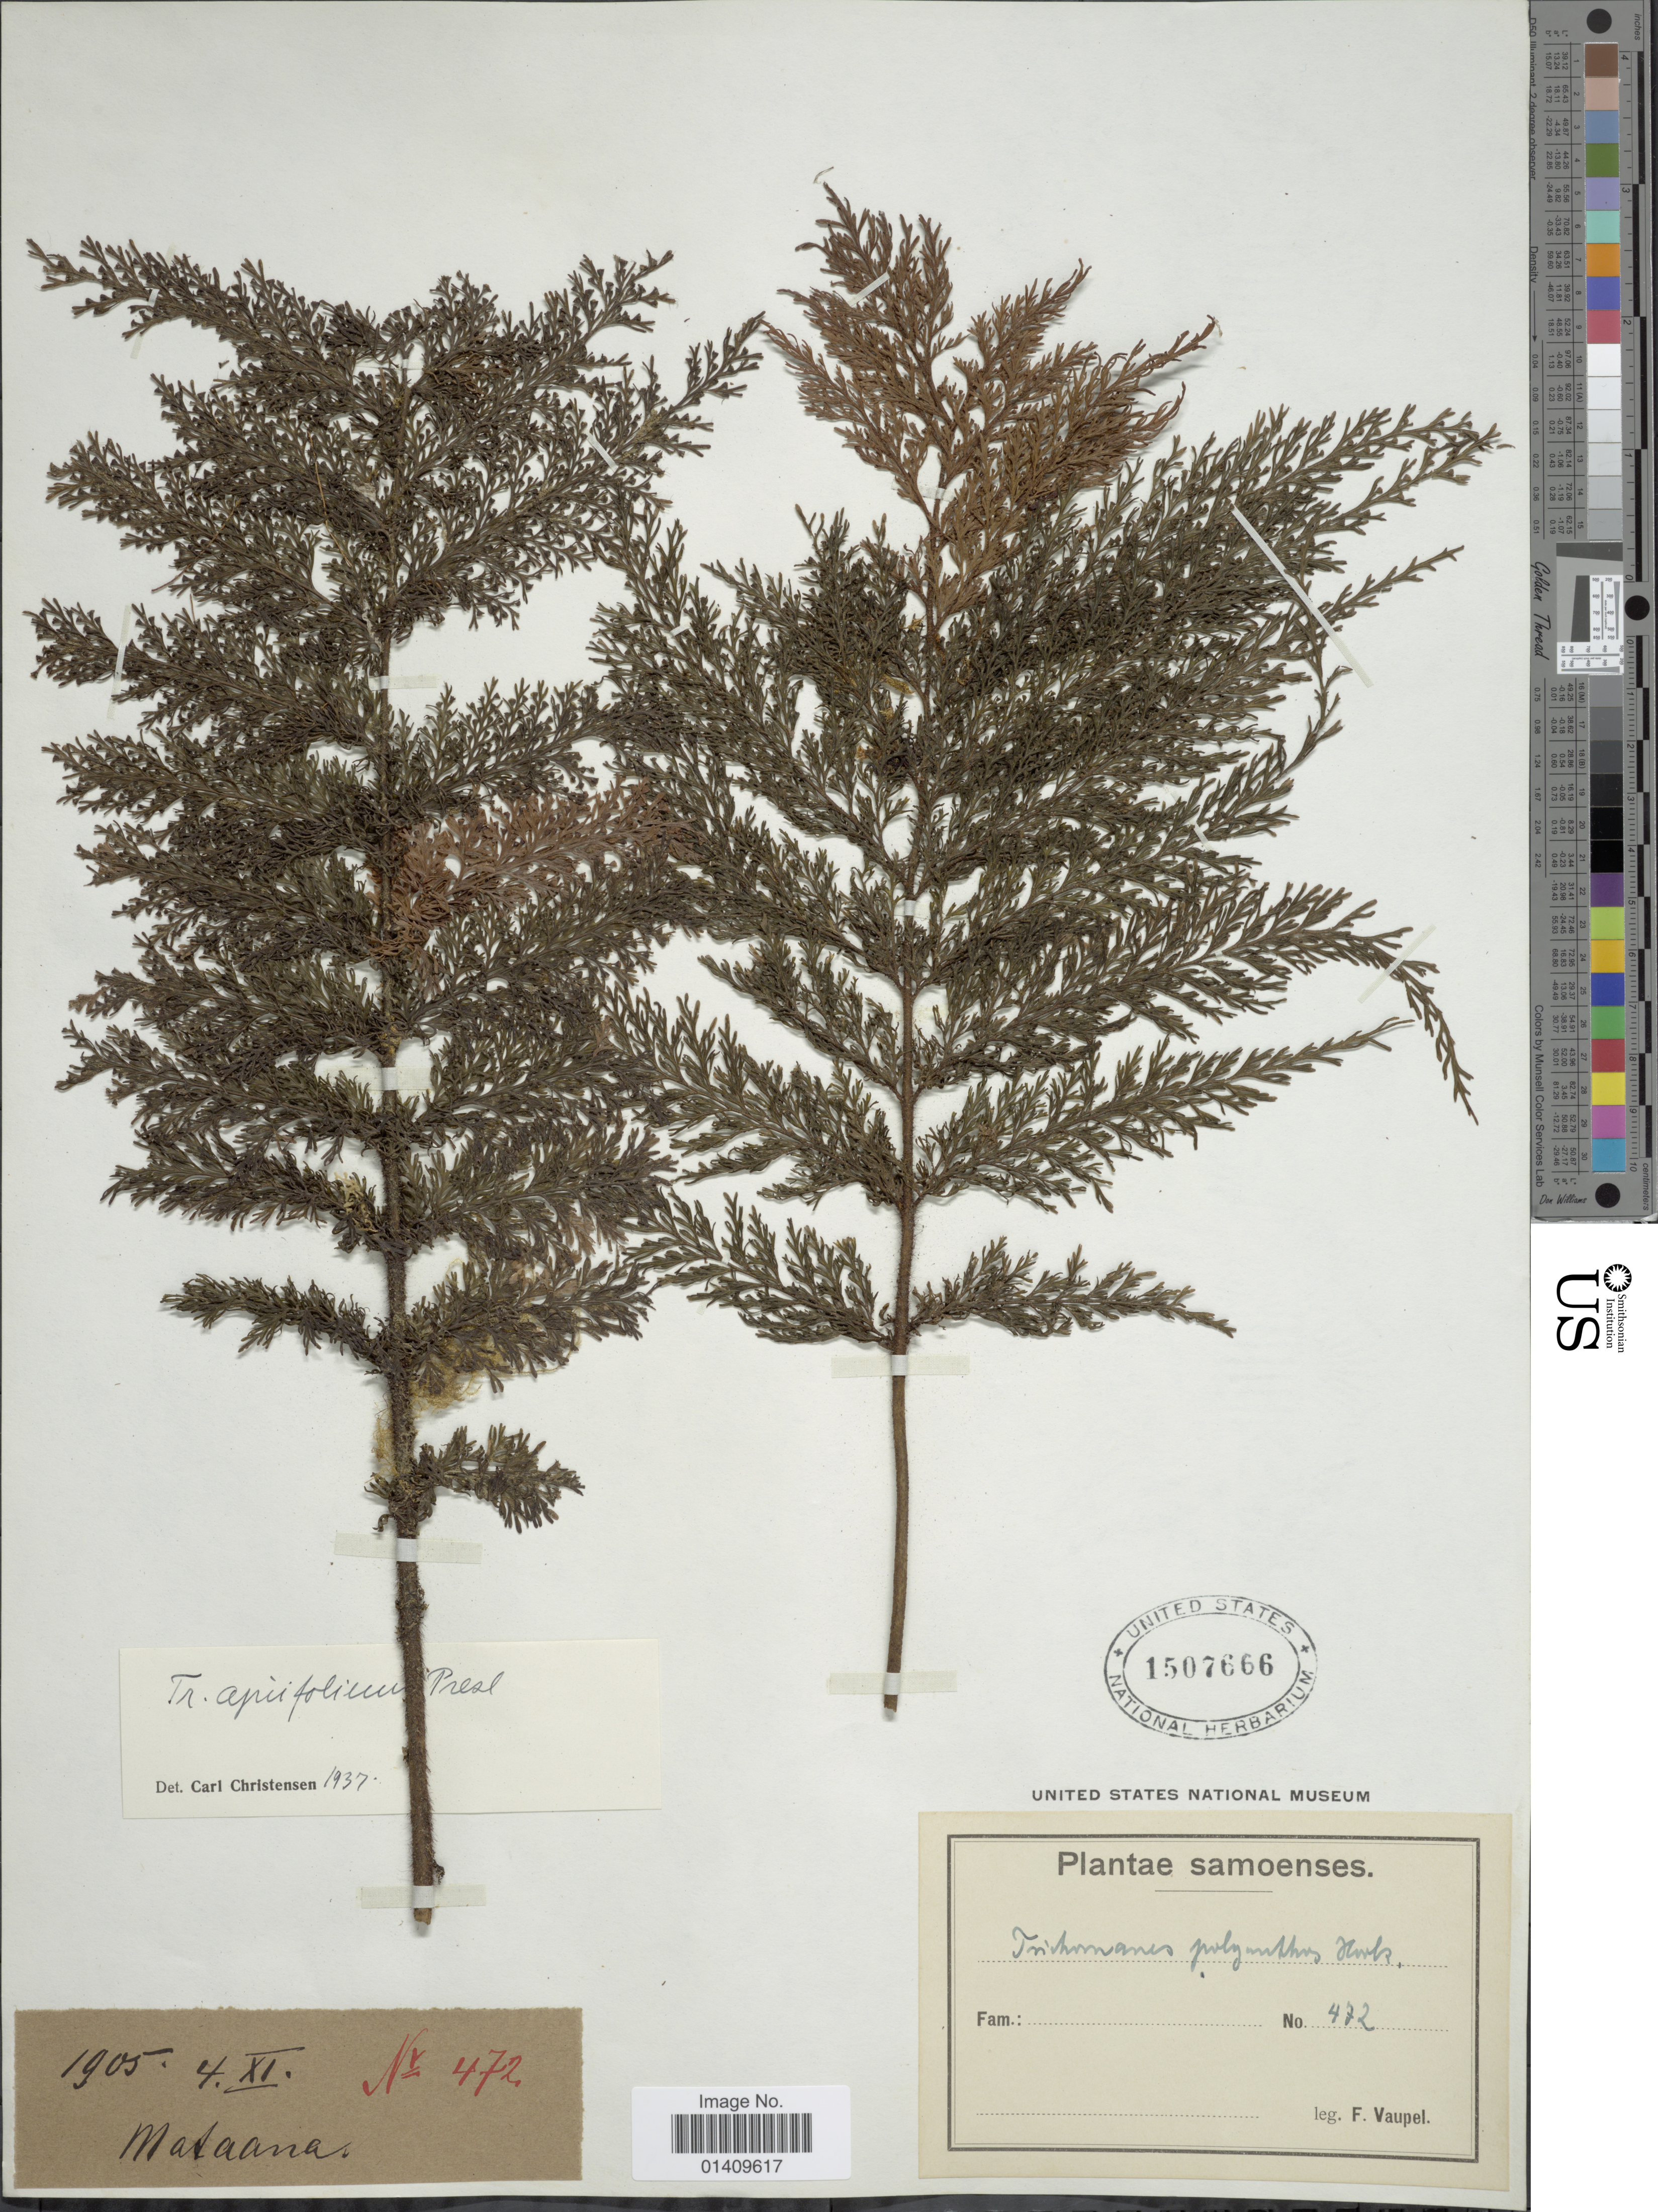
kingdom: Plantae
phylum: Tracheophyta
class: Polypodiopsida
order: Hymenophyllales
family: Hymenophyllaceae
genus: Callistopteris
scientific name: Callistopteris apiifolia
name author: (C. Presl) Copel.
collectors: F. Vaupel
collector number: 472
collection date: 1905-11-04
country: Samoa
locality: Samoenses Matana [interpreted]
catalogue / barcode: US 1507666